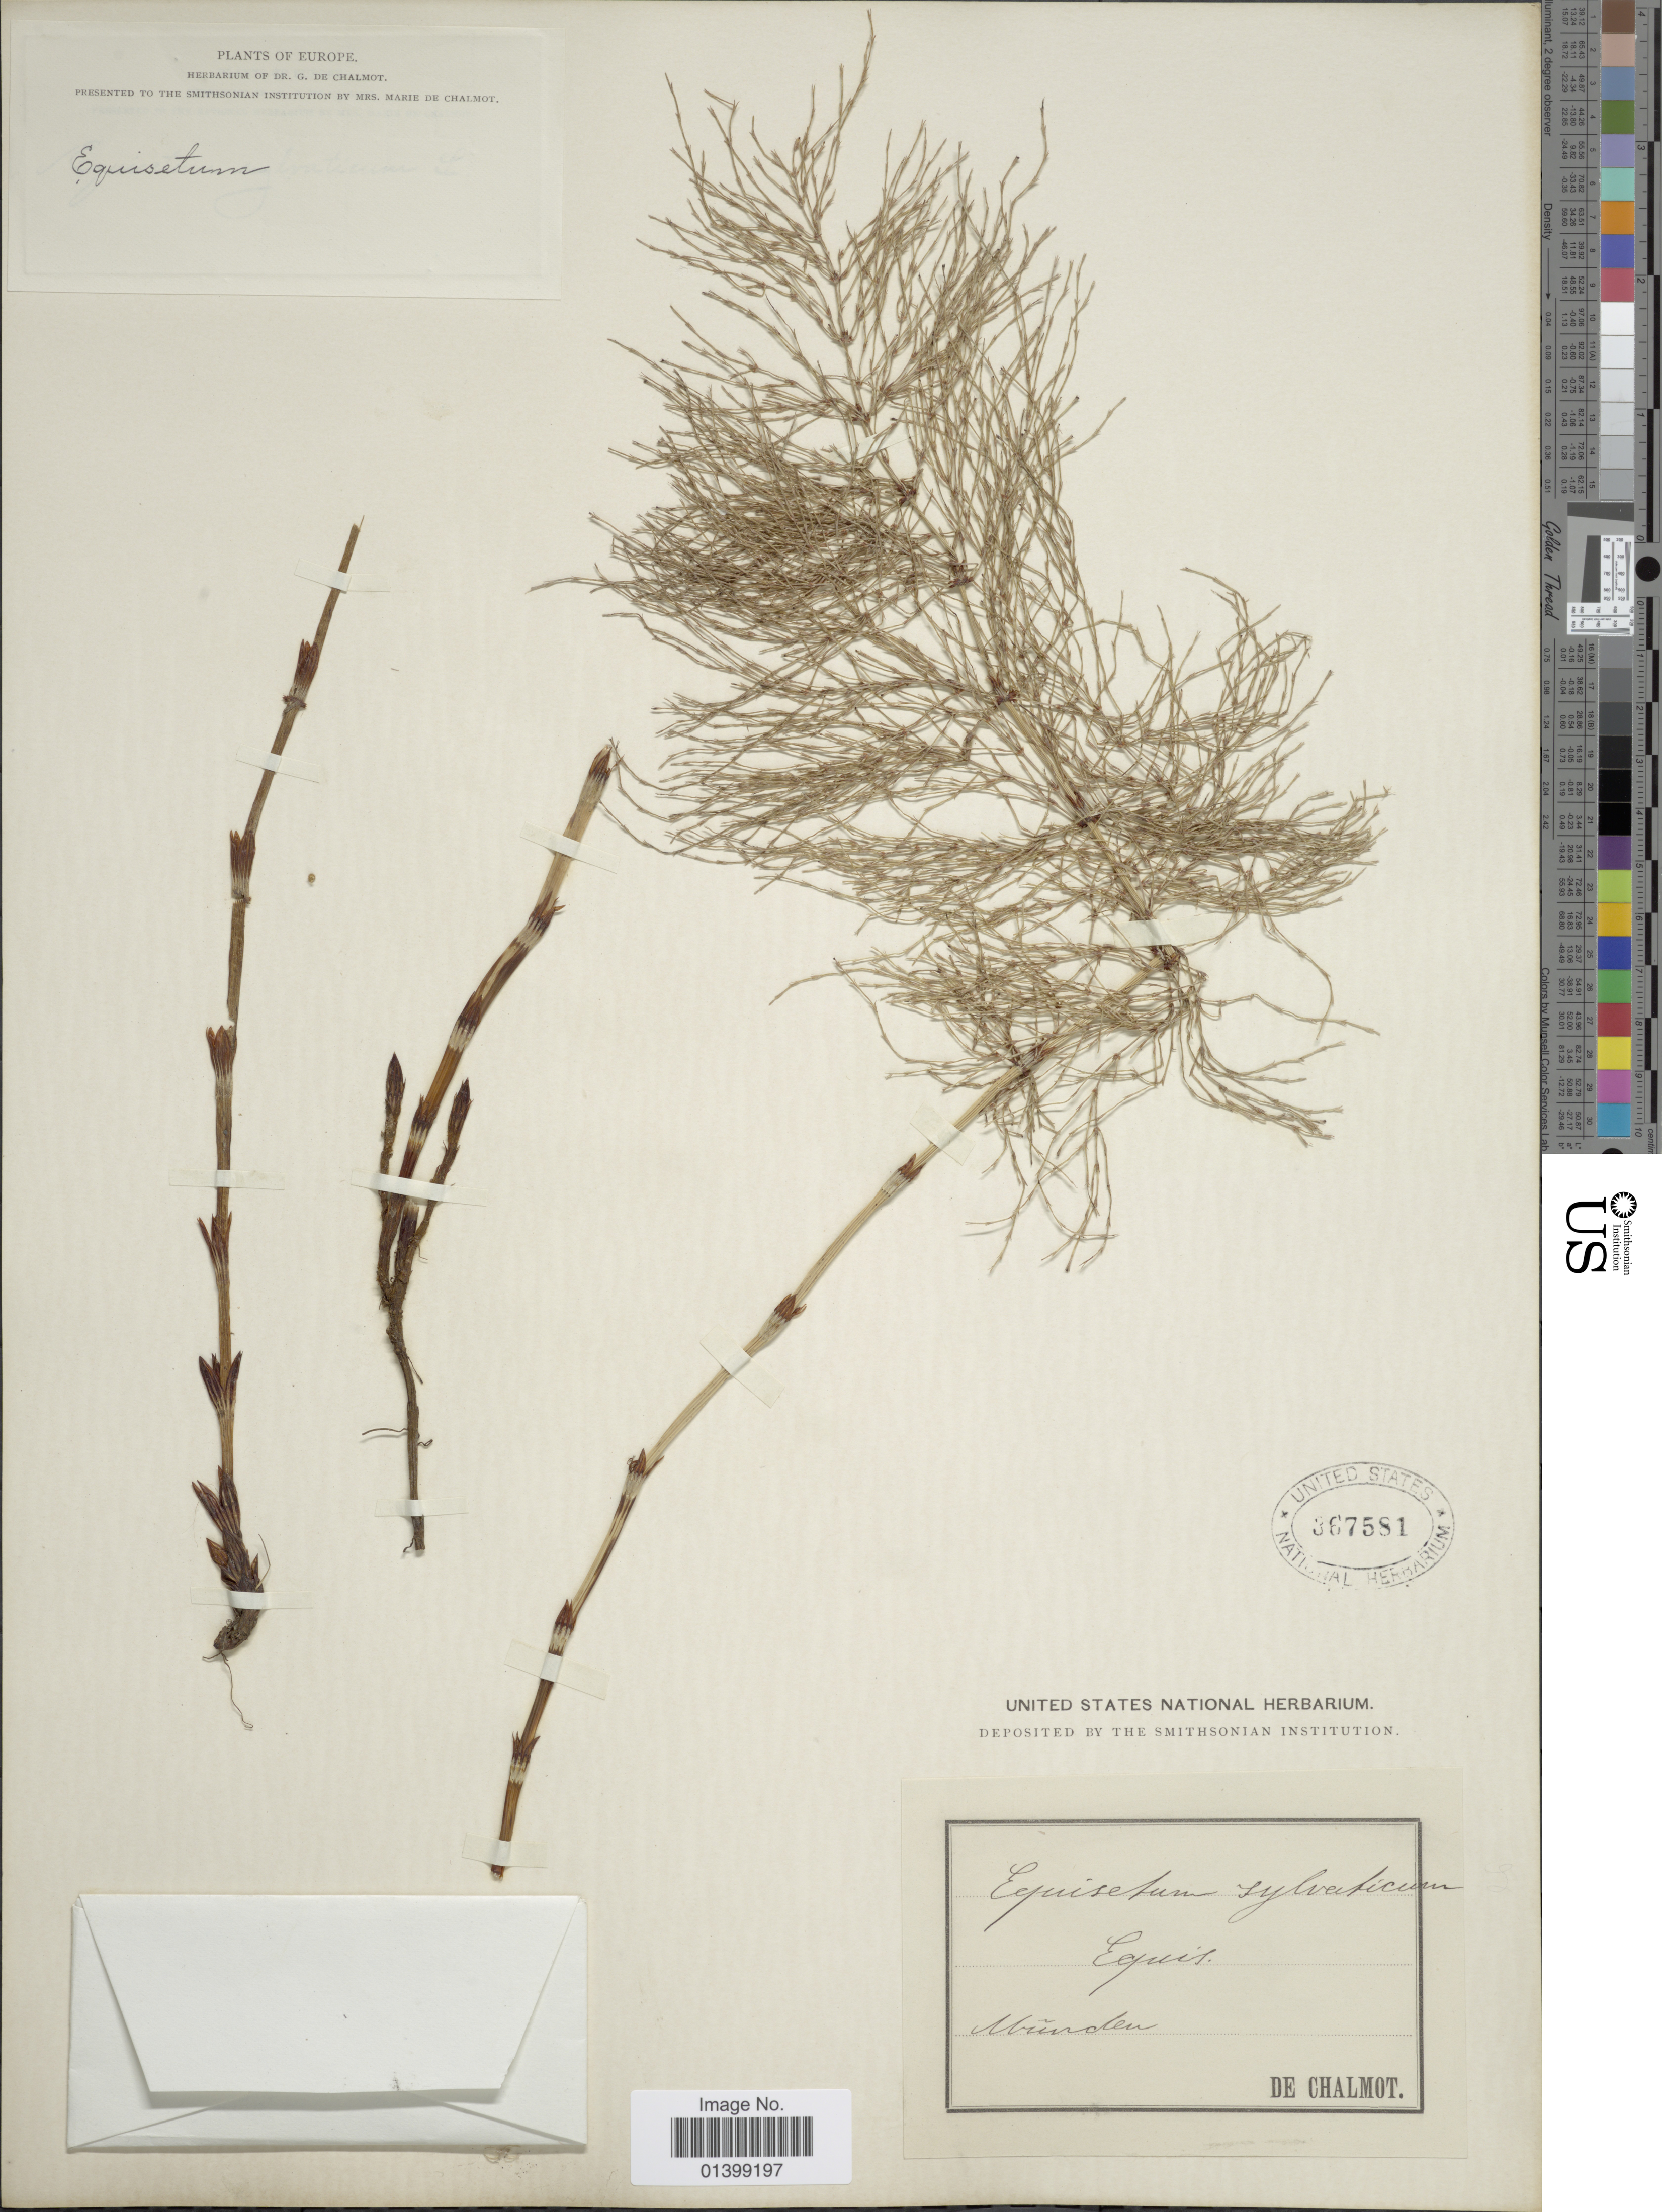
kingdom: Plantae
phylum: Tracheophyta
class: Polypodiopsida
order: Equisetales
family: Equisetaceae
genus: Equisetum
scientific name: Equisetum sylvaticum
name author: L.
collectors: G. de Chalmot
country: Germany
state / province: Bayern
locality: Münden [interpreted]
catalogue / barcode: US 367581